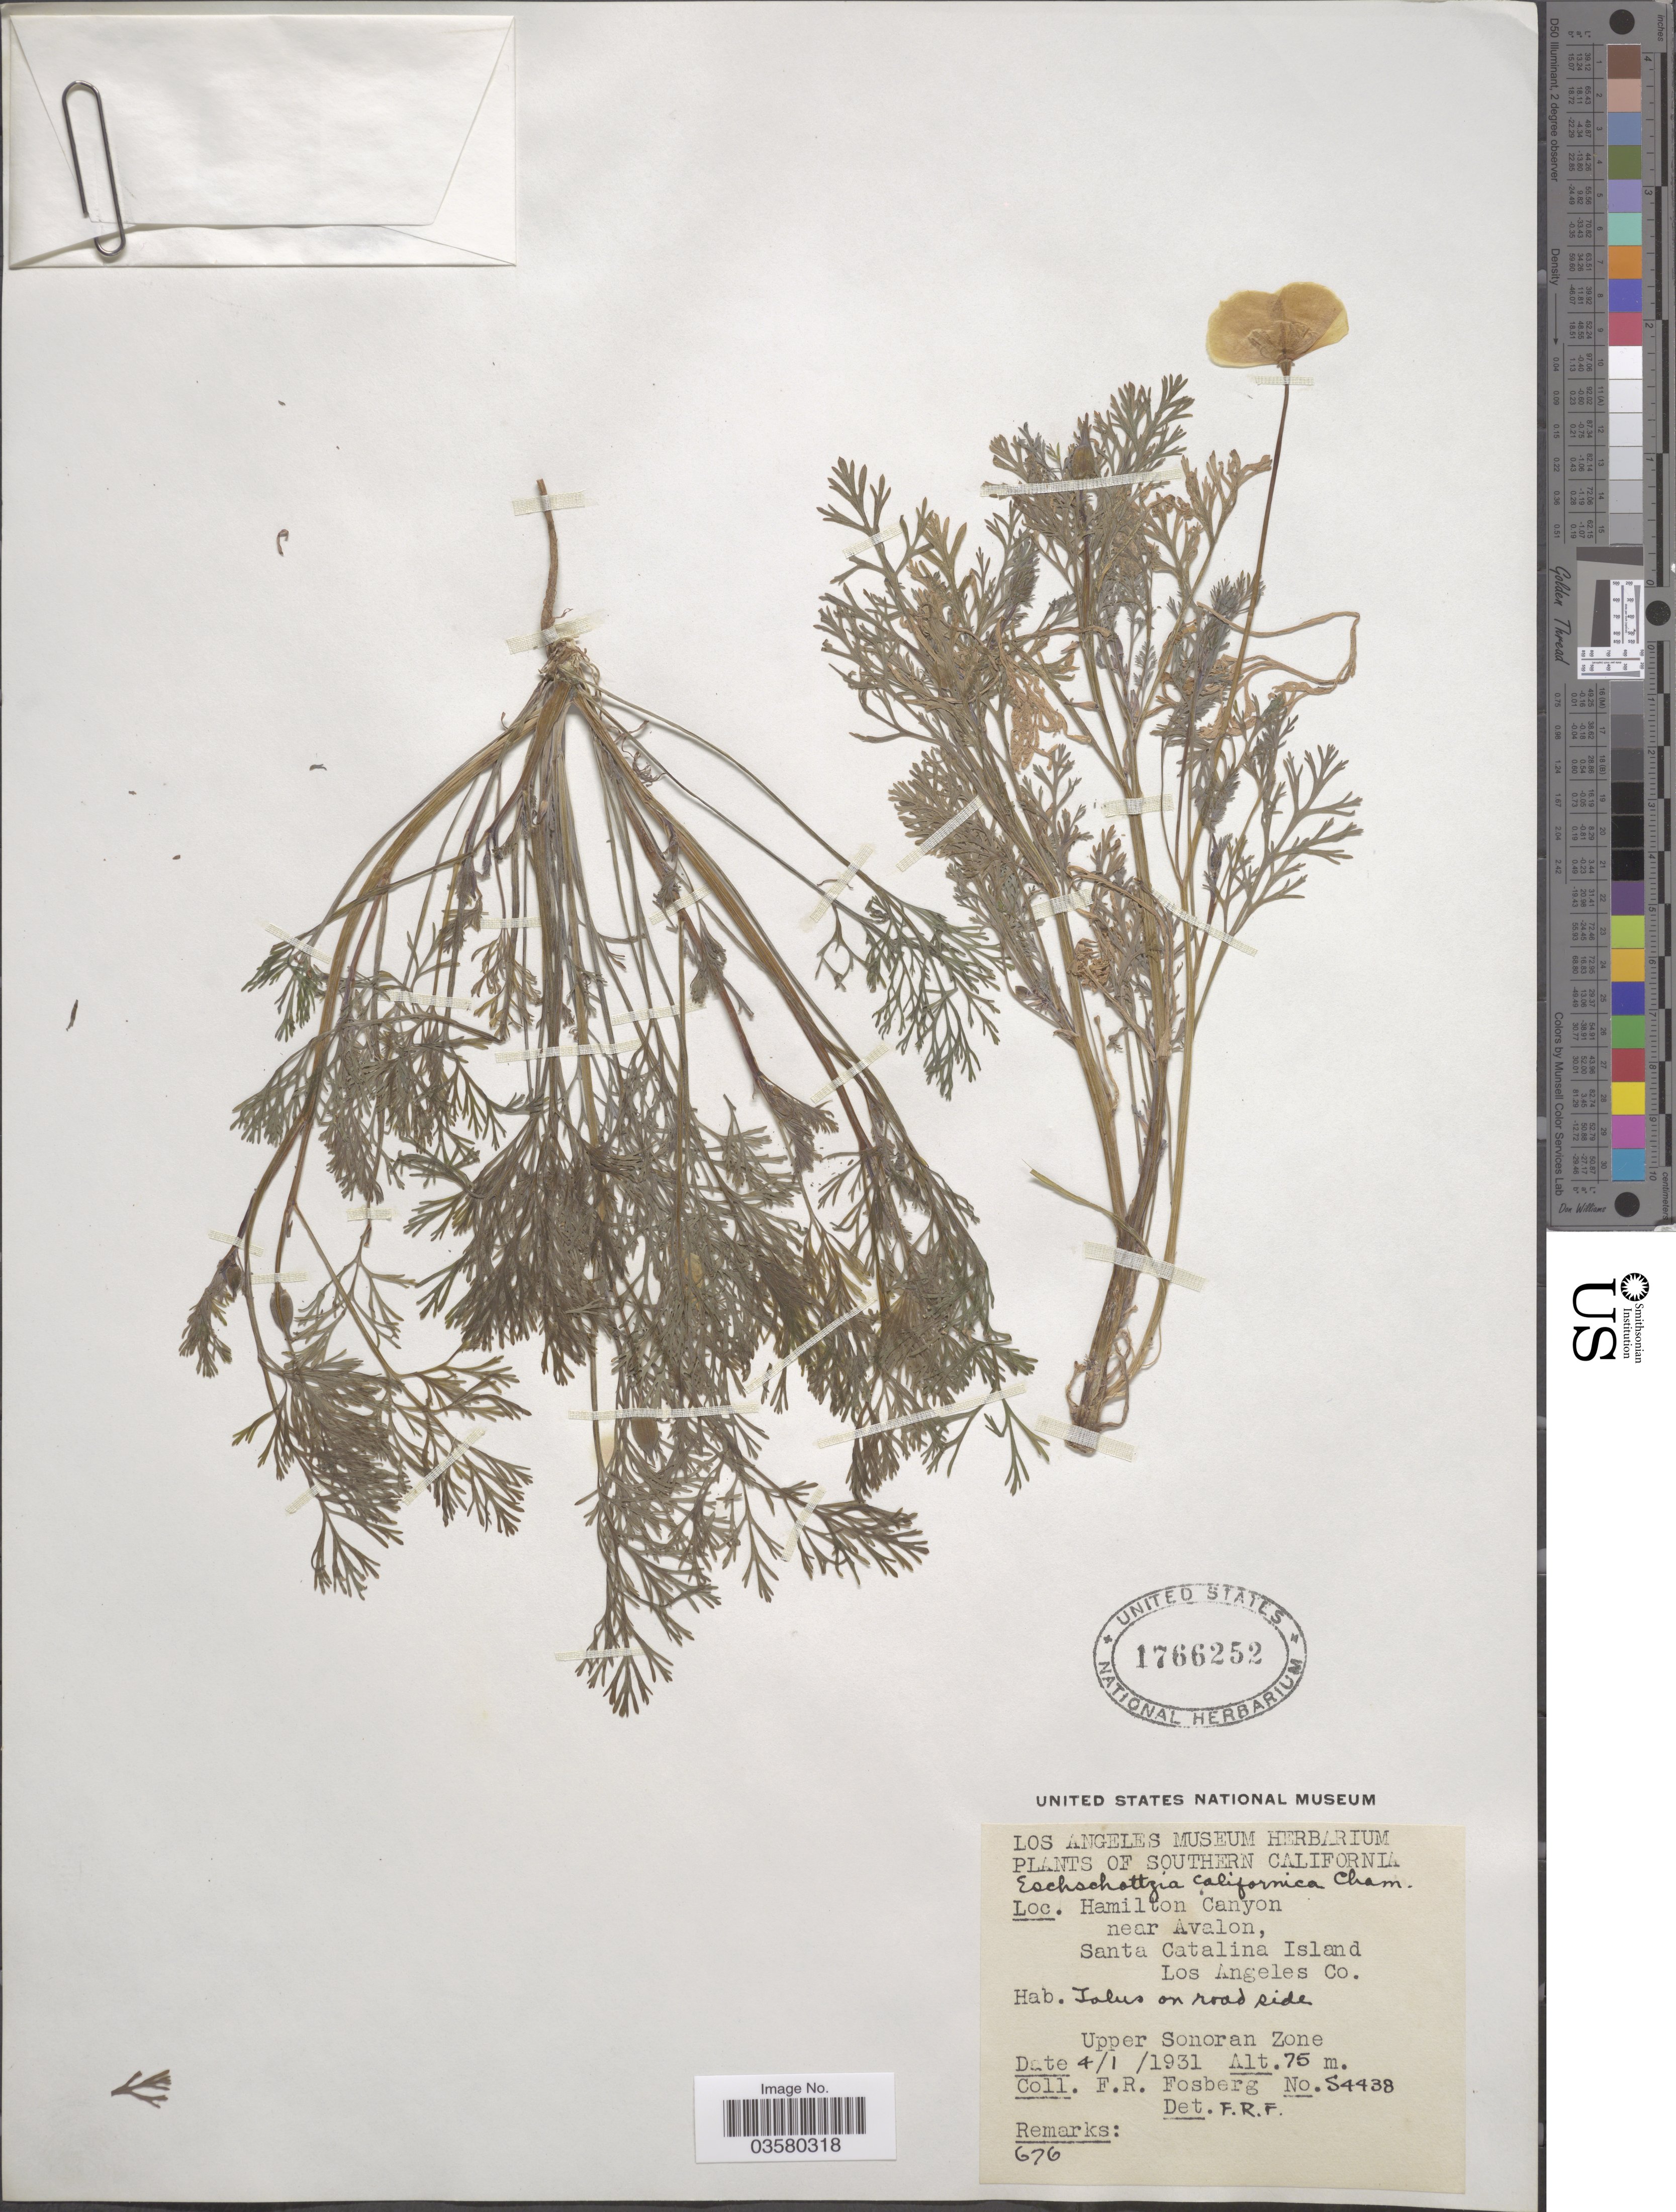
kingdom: Plantae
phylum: Tracheophyta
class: Magnoliopsida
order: Ranunculales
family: Papaveraceae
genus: Eschscholzia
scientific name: Eschscholzia californica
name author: Cham.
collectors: F. R. Fosberg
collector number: S4438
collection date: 1931-04-01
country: United States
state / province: California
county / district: Los Angeles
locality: Southern California. Hamilton Canyon near Avalon, Santa Catalina Island. Los Angeles Co. Upper Sonoran Zone.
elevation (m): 75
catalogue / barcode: US 1766252